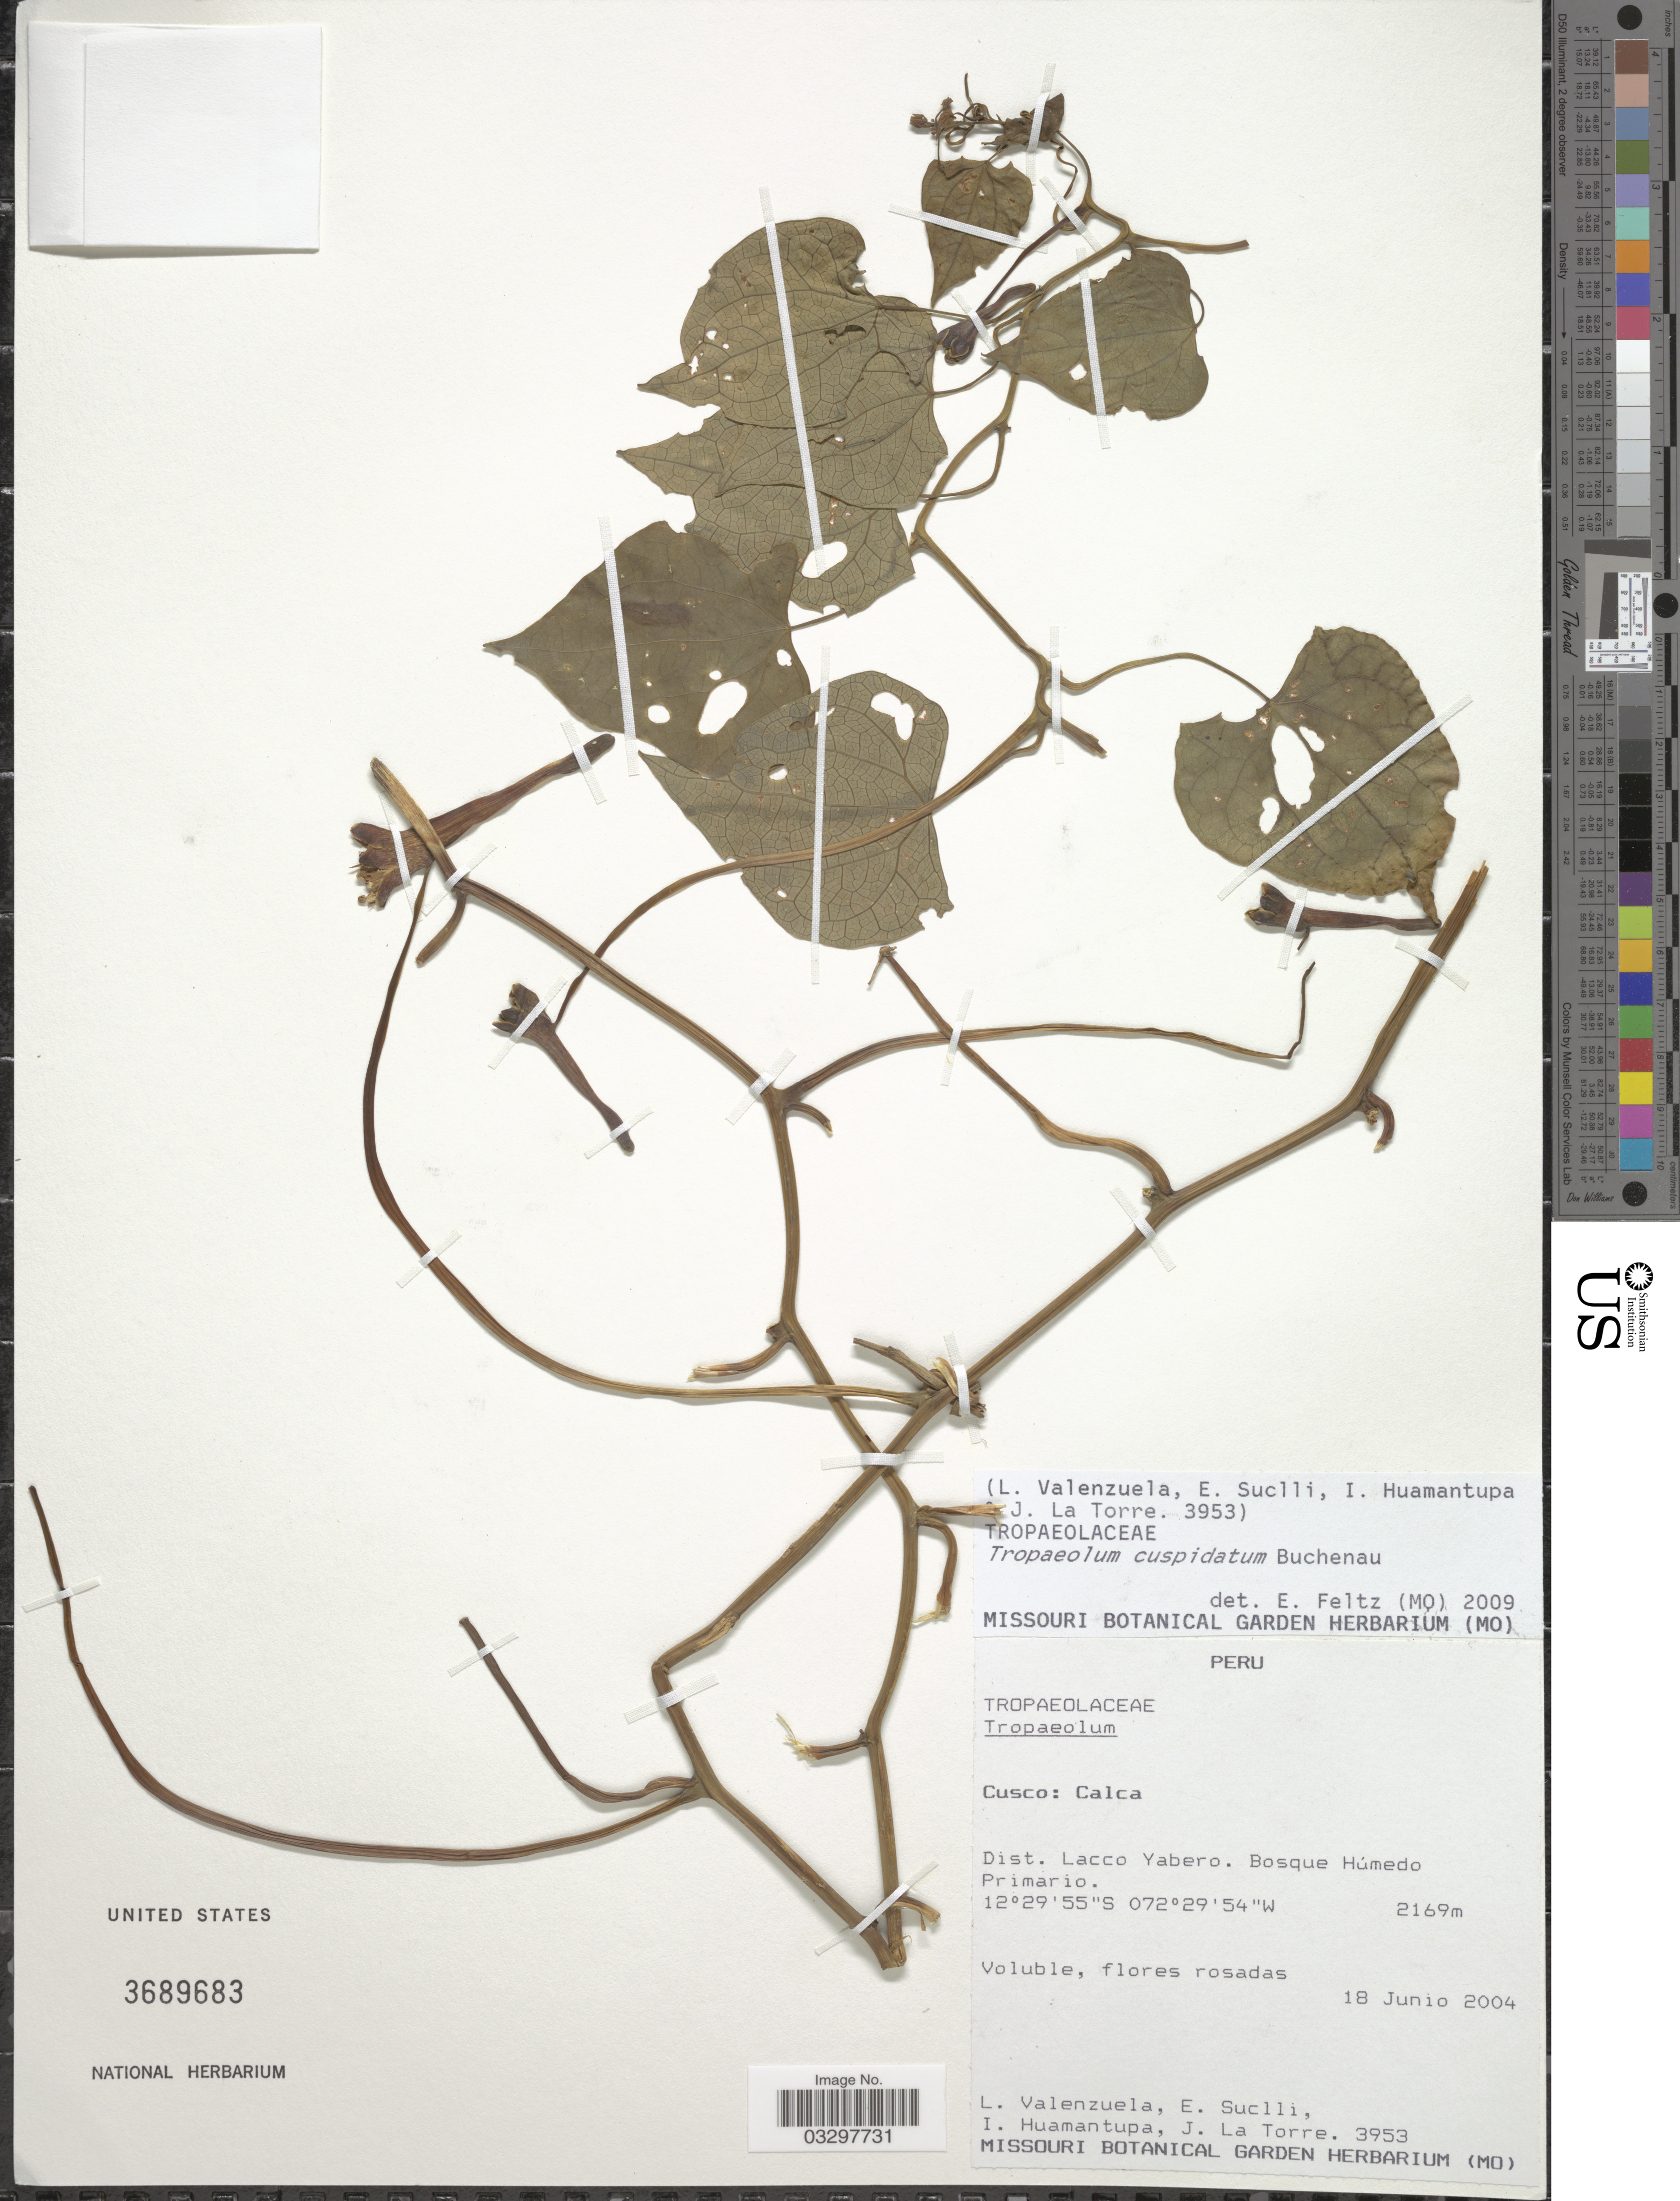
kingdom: Plantae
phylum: Tracheophyta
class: Magnoliopsida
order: Brassicales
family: Tropaeolaceae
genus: Tropaeolum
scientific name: Tropaeolum cuspidatum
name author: Buchenau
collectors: L. Valenzuela, E. Suclli, I. Huamantupa & J. La Torre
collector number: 3953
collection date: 2004-06-18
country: Peru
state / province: Cusco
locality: Cusco: Calca. Dist. Lacco Yabero. Bosque Húmedo Primario.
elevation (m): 2169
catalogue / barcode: US 3689683